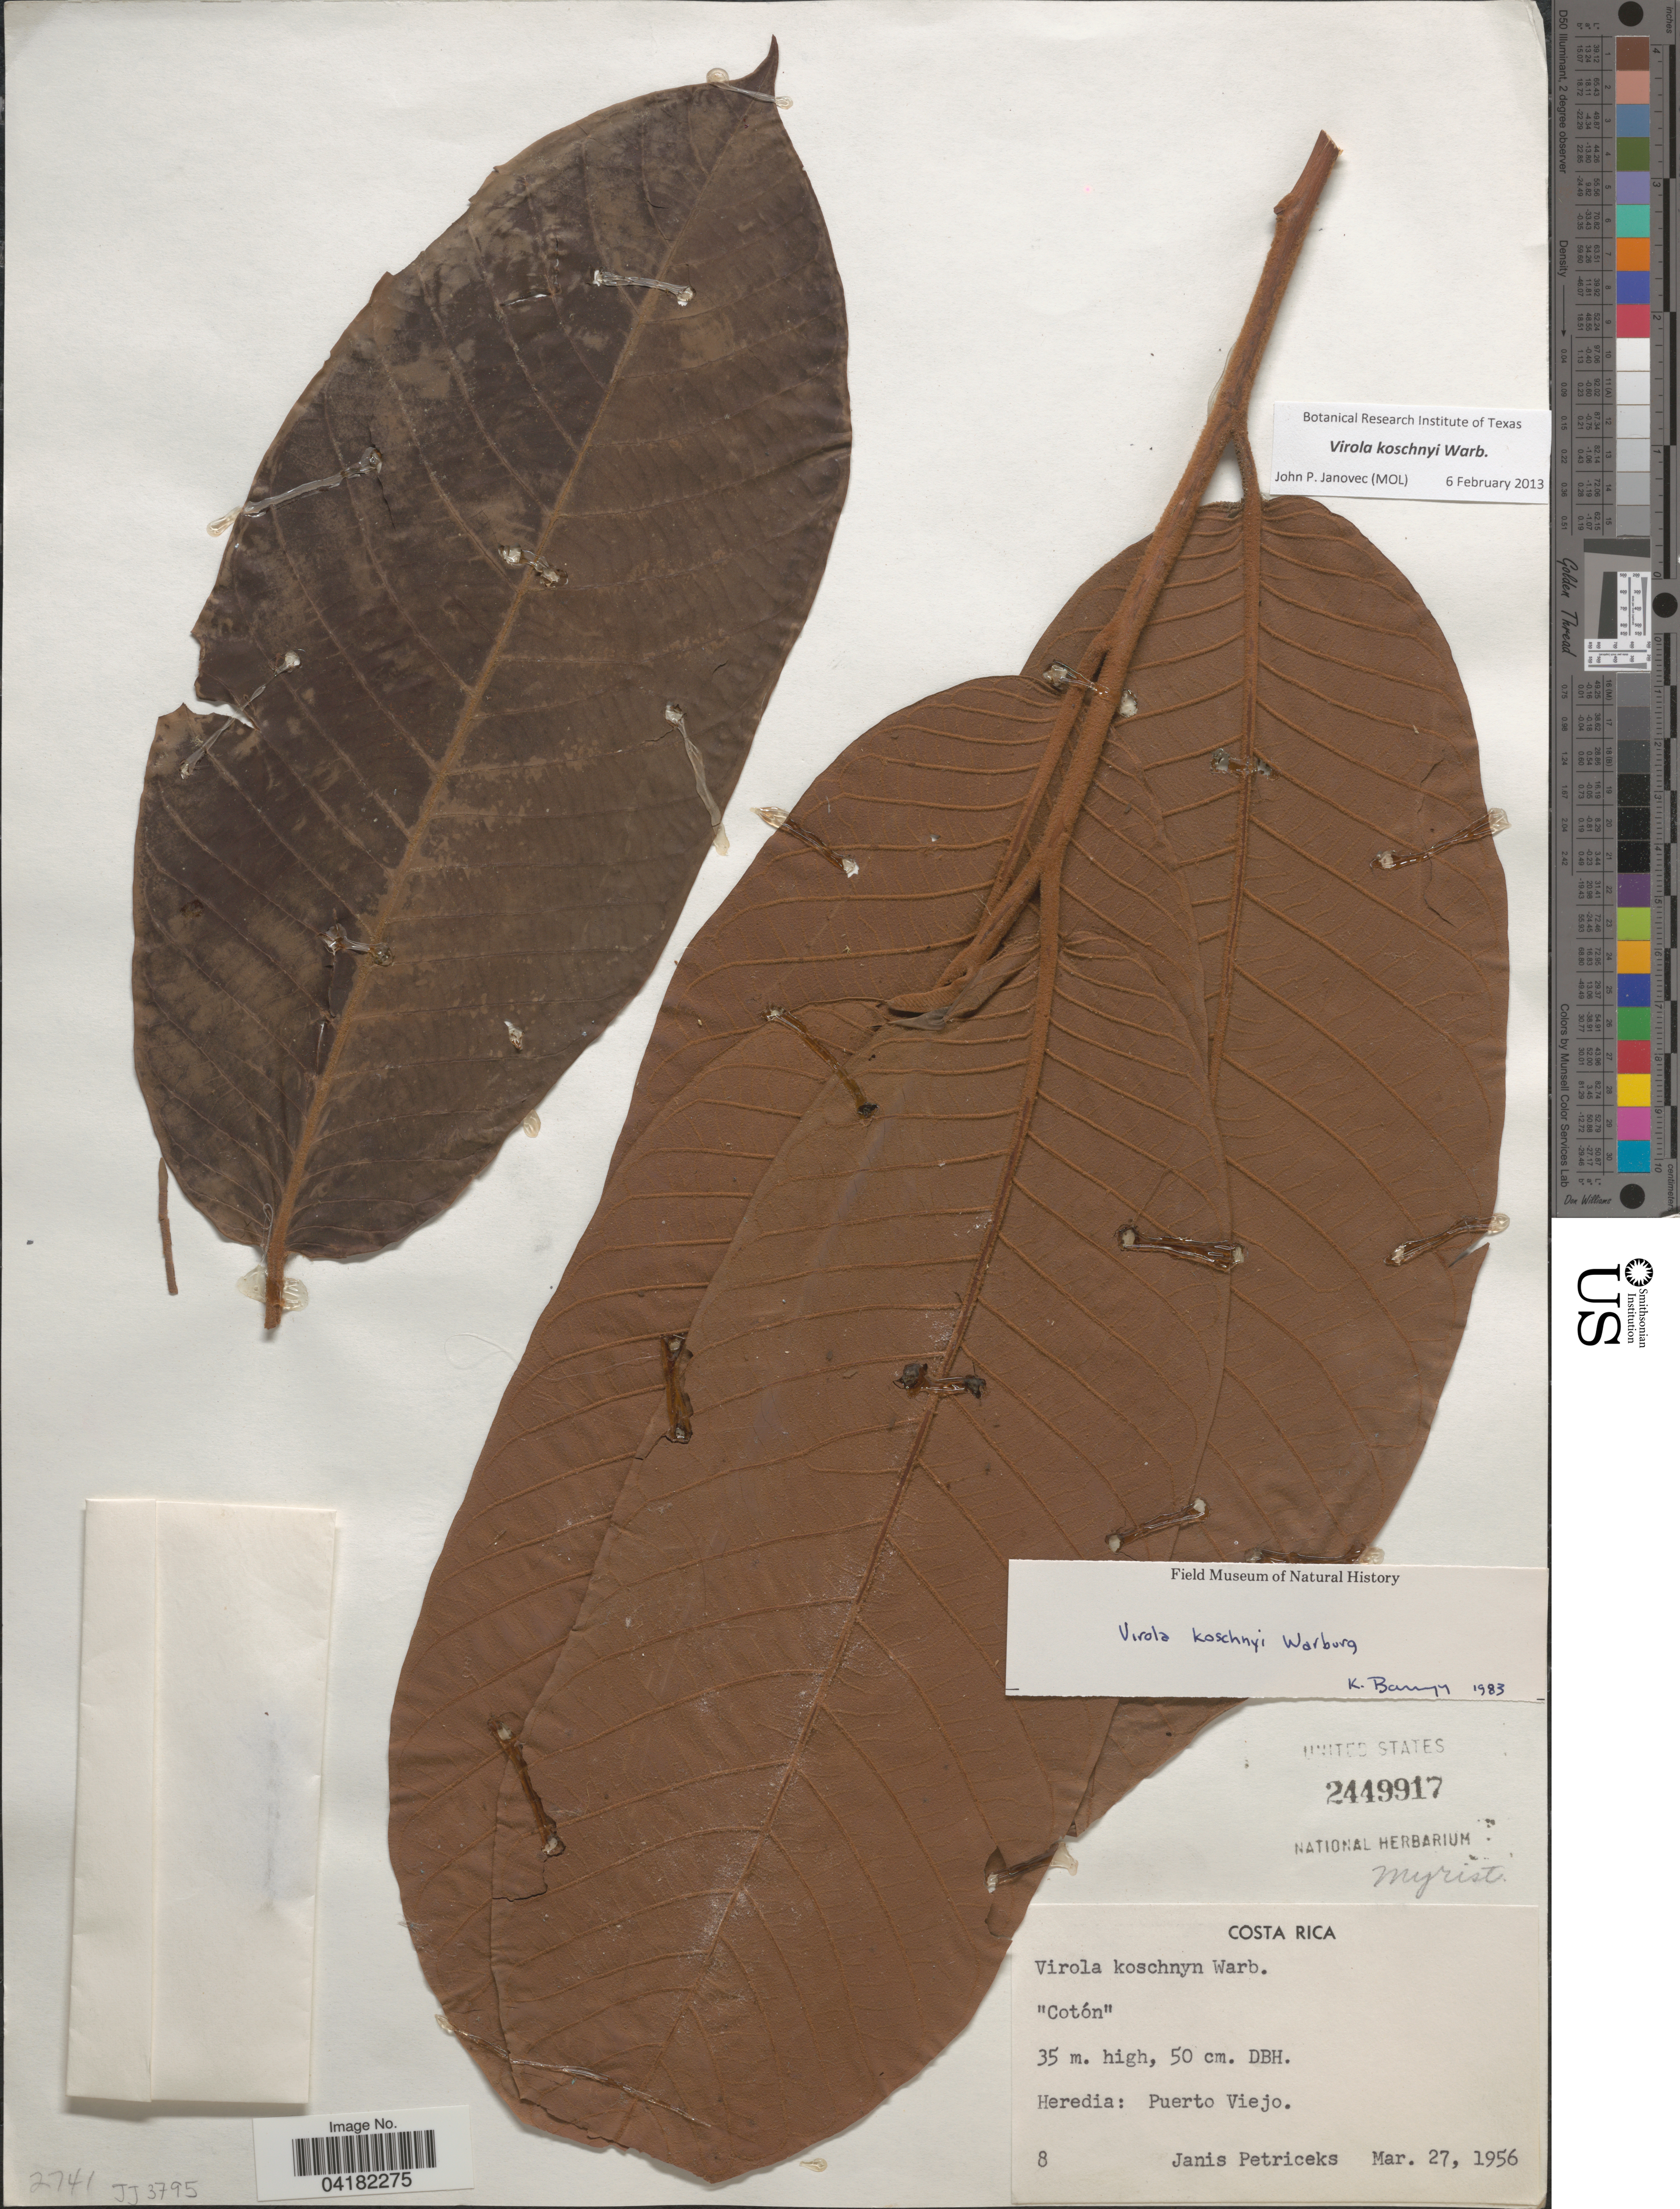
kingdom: Plantae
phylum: Tracheophyta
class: Magnoliopsida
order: Magnoliales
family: Myristicaceae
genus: Virola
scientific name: Virola koschnyi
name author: Warb.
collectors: J. Petriceks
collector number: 8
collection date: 1956-03-27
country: Costa Rica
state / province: Heredia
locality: Puerto Viejo.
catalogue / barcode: US 2449917